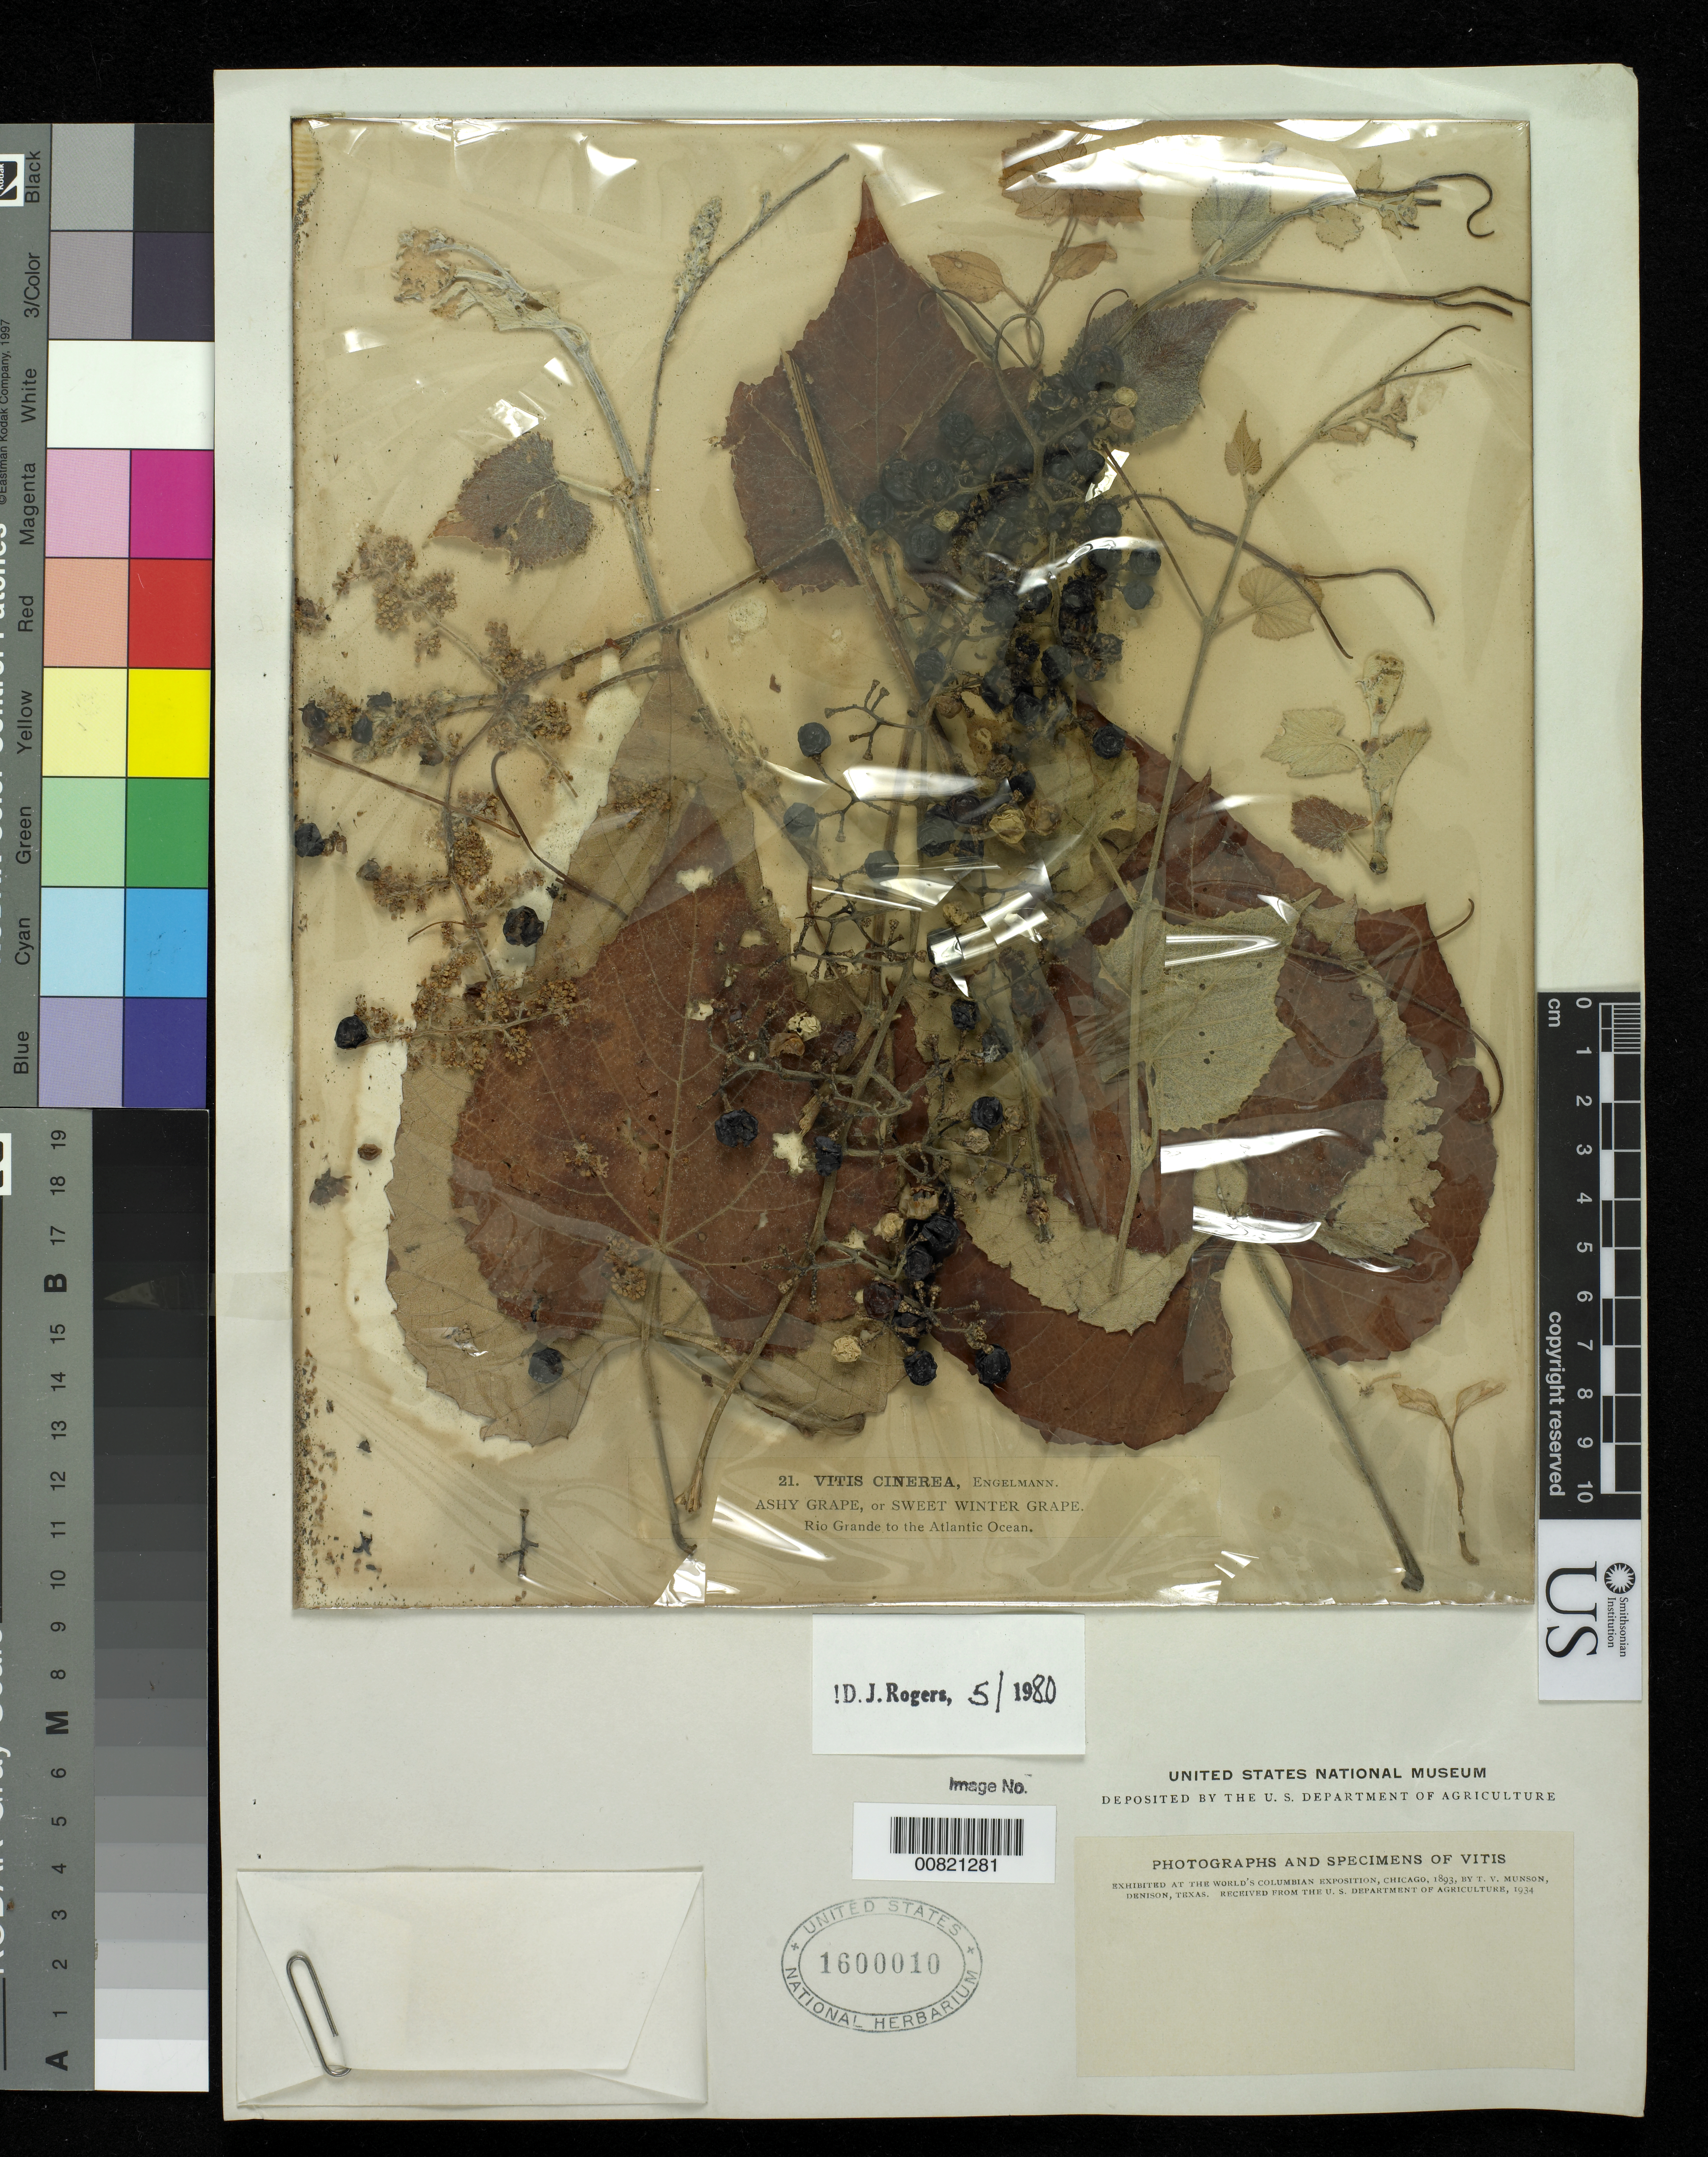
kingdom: Plantae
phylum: Tracheophyta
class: Magnoliopsida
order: Vitales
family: Vitaceae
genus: Vitis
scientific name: Vitis cinerea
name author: (Engelm.) Millardet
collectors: T. V. Munson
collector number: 21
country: United States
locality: Rio Grande to the Atlantic Ocean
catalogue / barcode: US 1600010